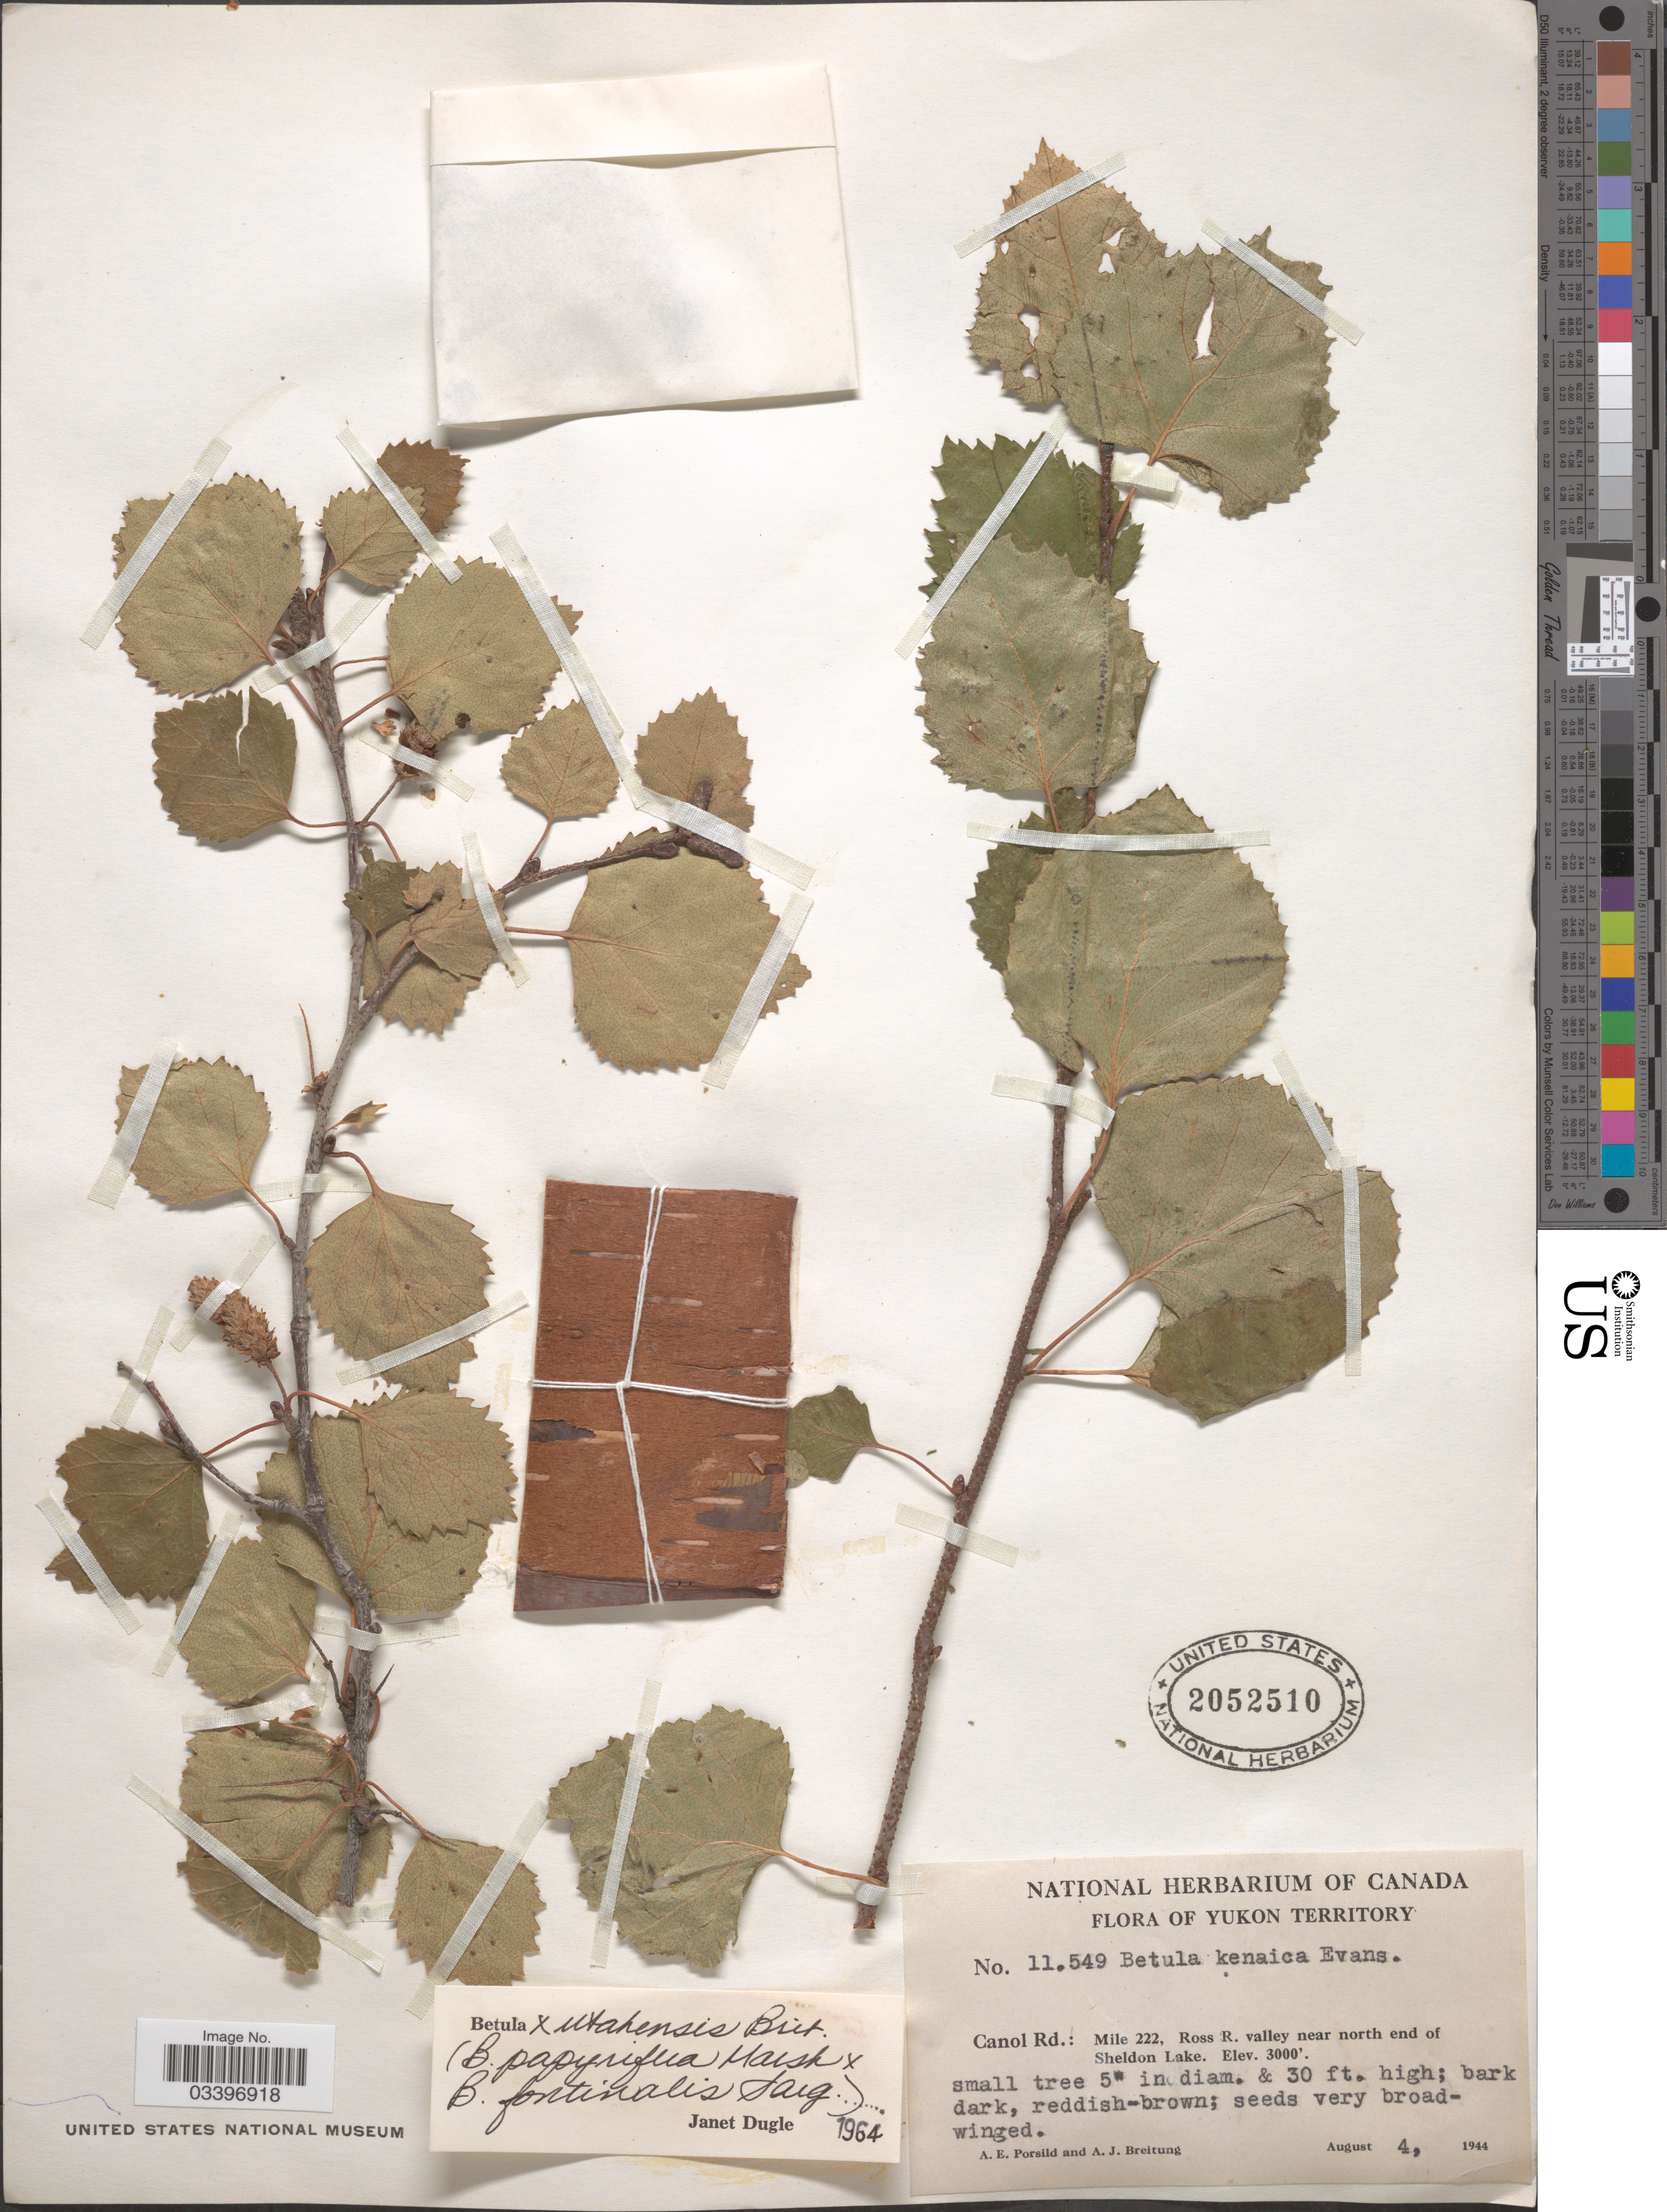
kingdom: Plantae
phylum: Tracheophyta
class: Magnoliopsida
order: Fagales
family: Betulaceae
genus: Betula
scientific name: Betula x utahensis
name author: Britton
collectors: A. E. Porsild & A. Breitung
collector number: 11549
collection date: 1944-08-04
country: Canada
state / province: Yukon Territory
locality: Canol Rd.: Mile 222, Ross R. valley near north end of Sheldon Lake.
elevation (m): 914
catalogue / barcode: US 2052510